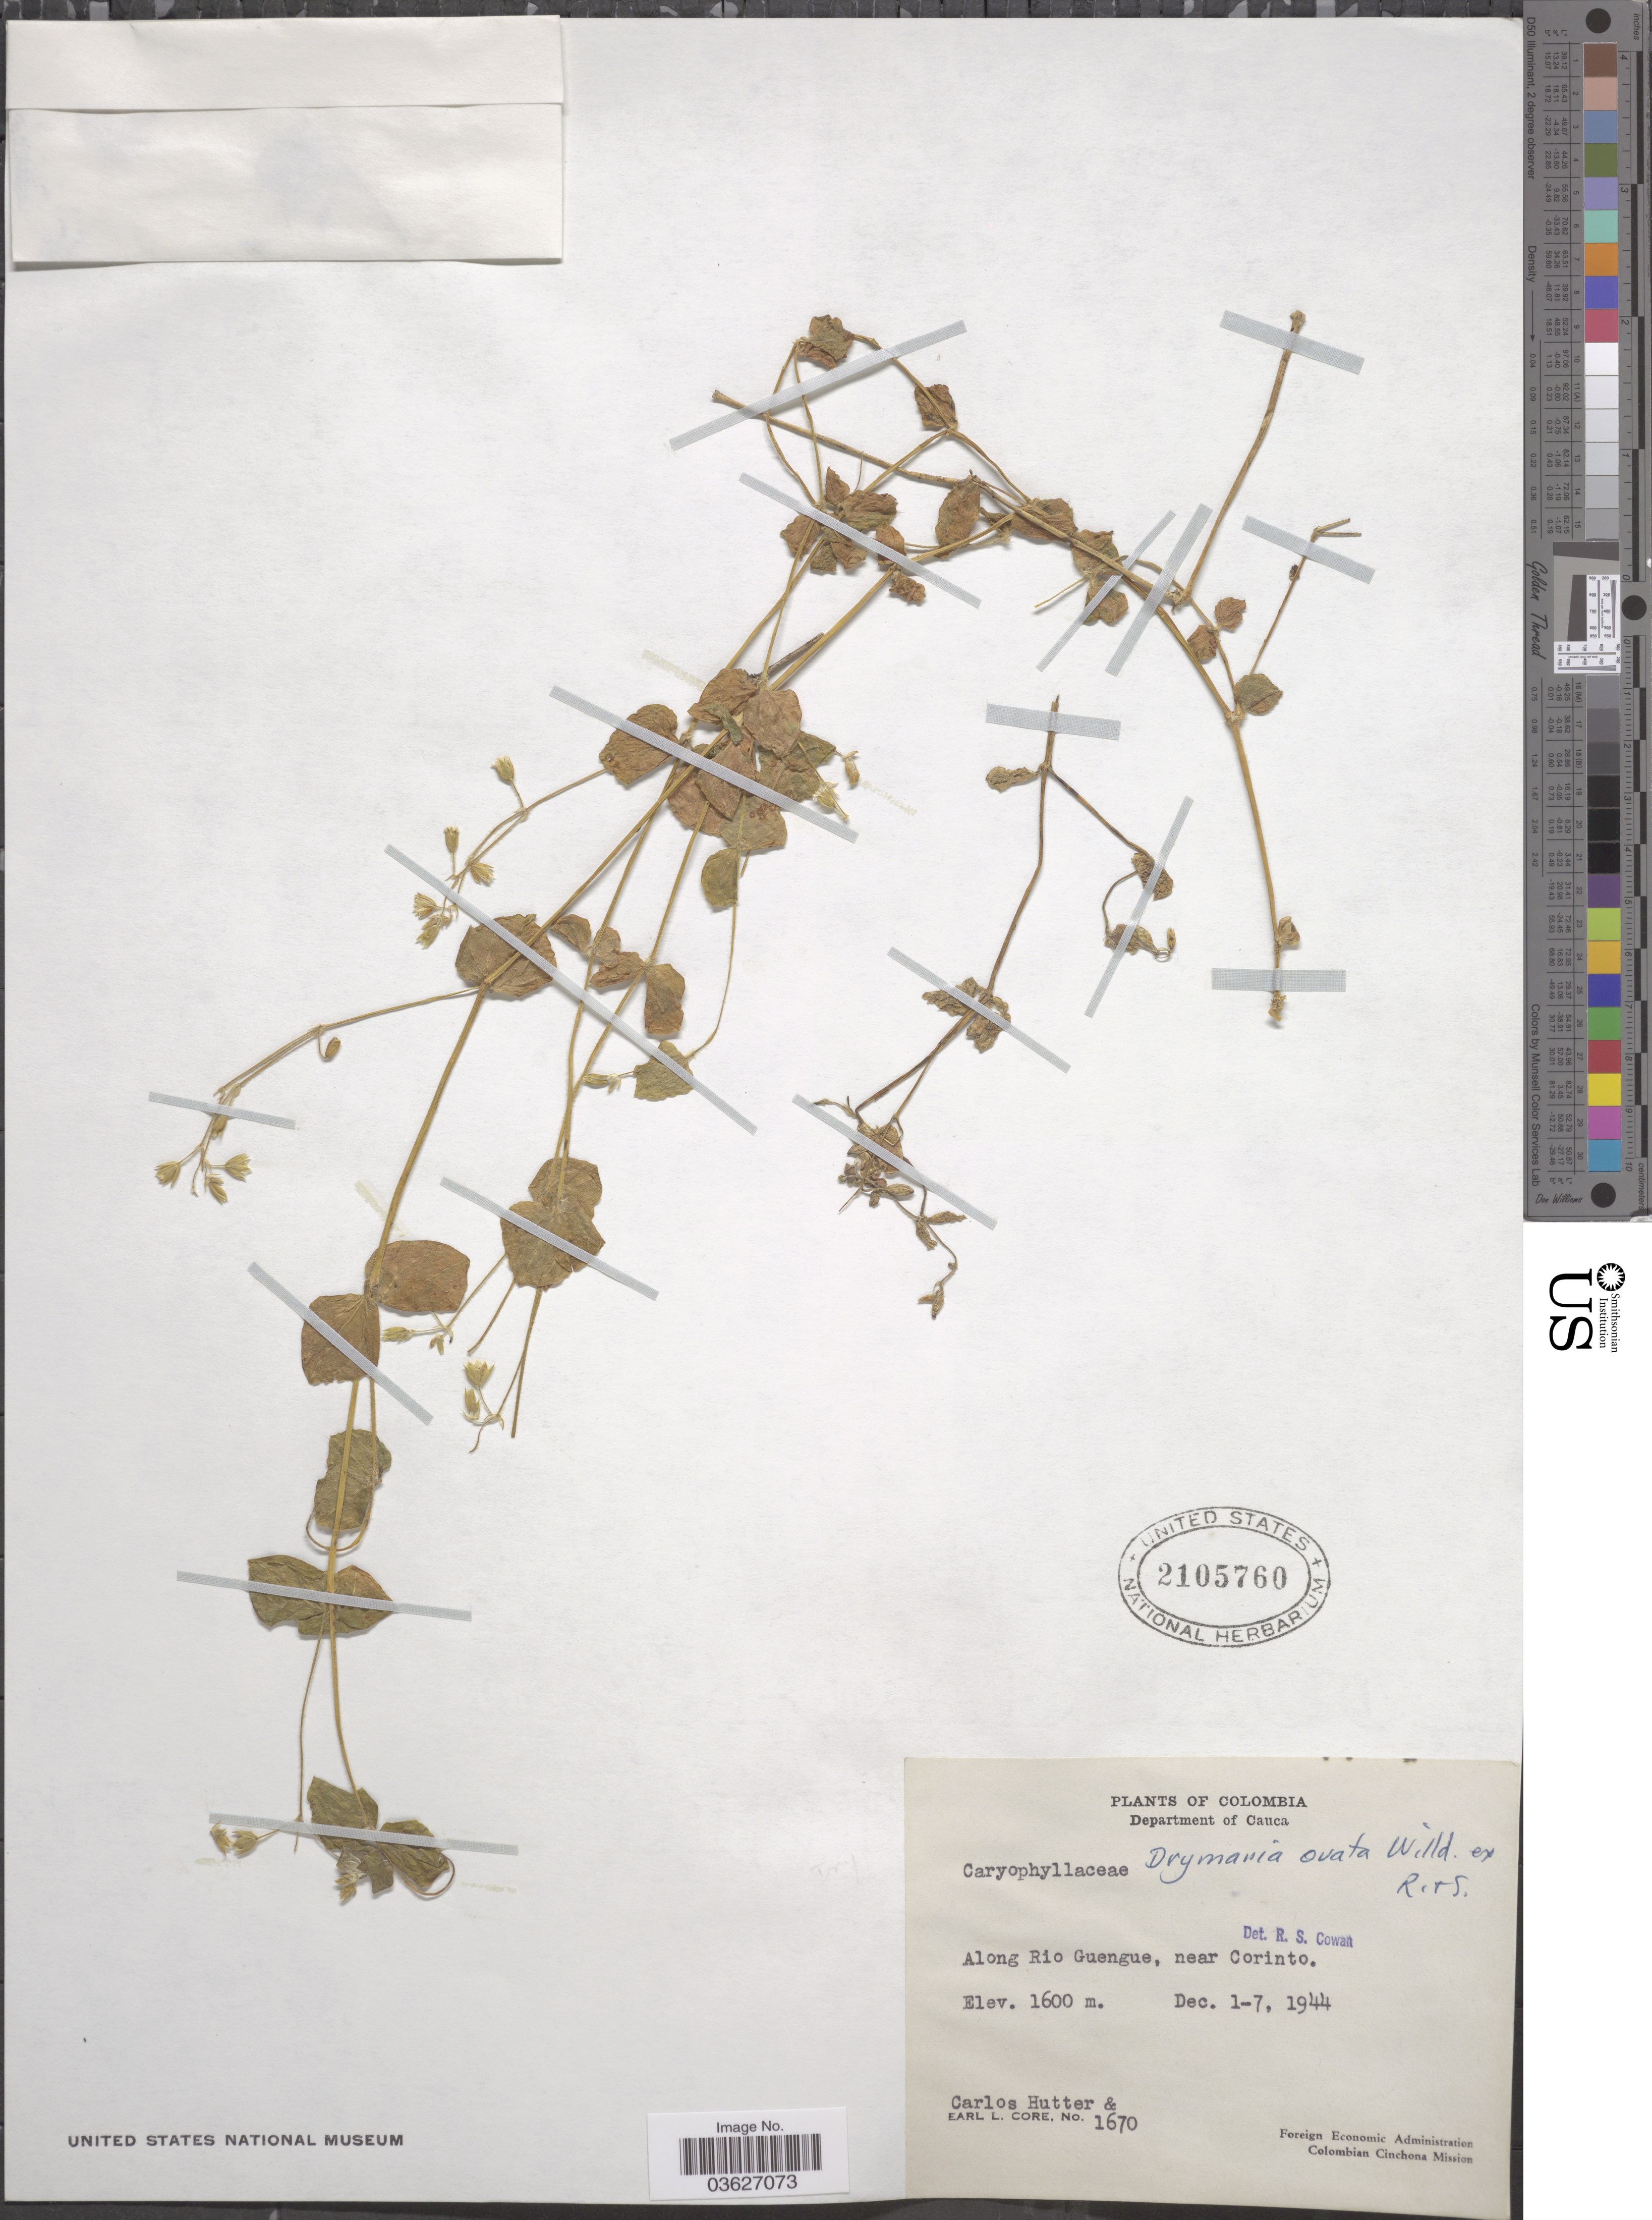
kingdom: Plantae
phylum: Tracheophyta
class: Magnoliopsida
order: Caryophyllales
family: Caryophyllaceae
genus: Drymaria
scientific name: Drymaria ovata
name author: Humb. & Bonpl. ex Schult.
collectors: C. Hutter & E. L. Core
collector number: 1670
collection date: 1944-12-01/1944-12-07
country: Colombia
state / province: Cauca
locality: Department of Cauca. Along Rio Guengue, near Corinto.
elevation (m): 1600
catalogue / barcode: US 2105760